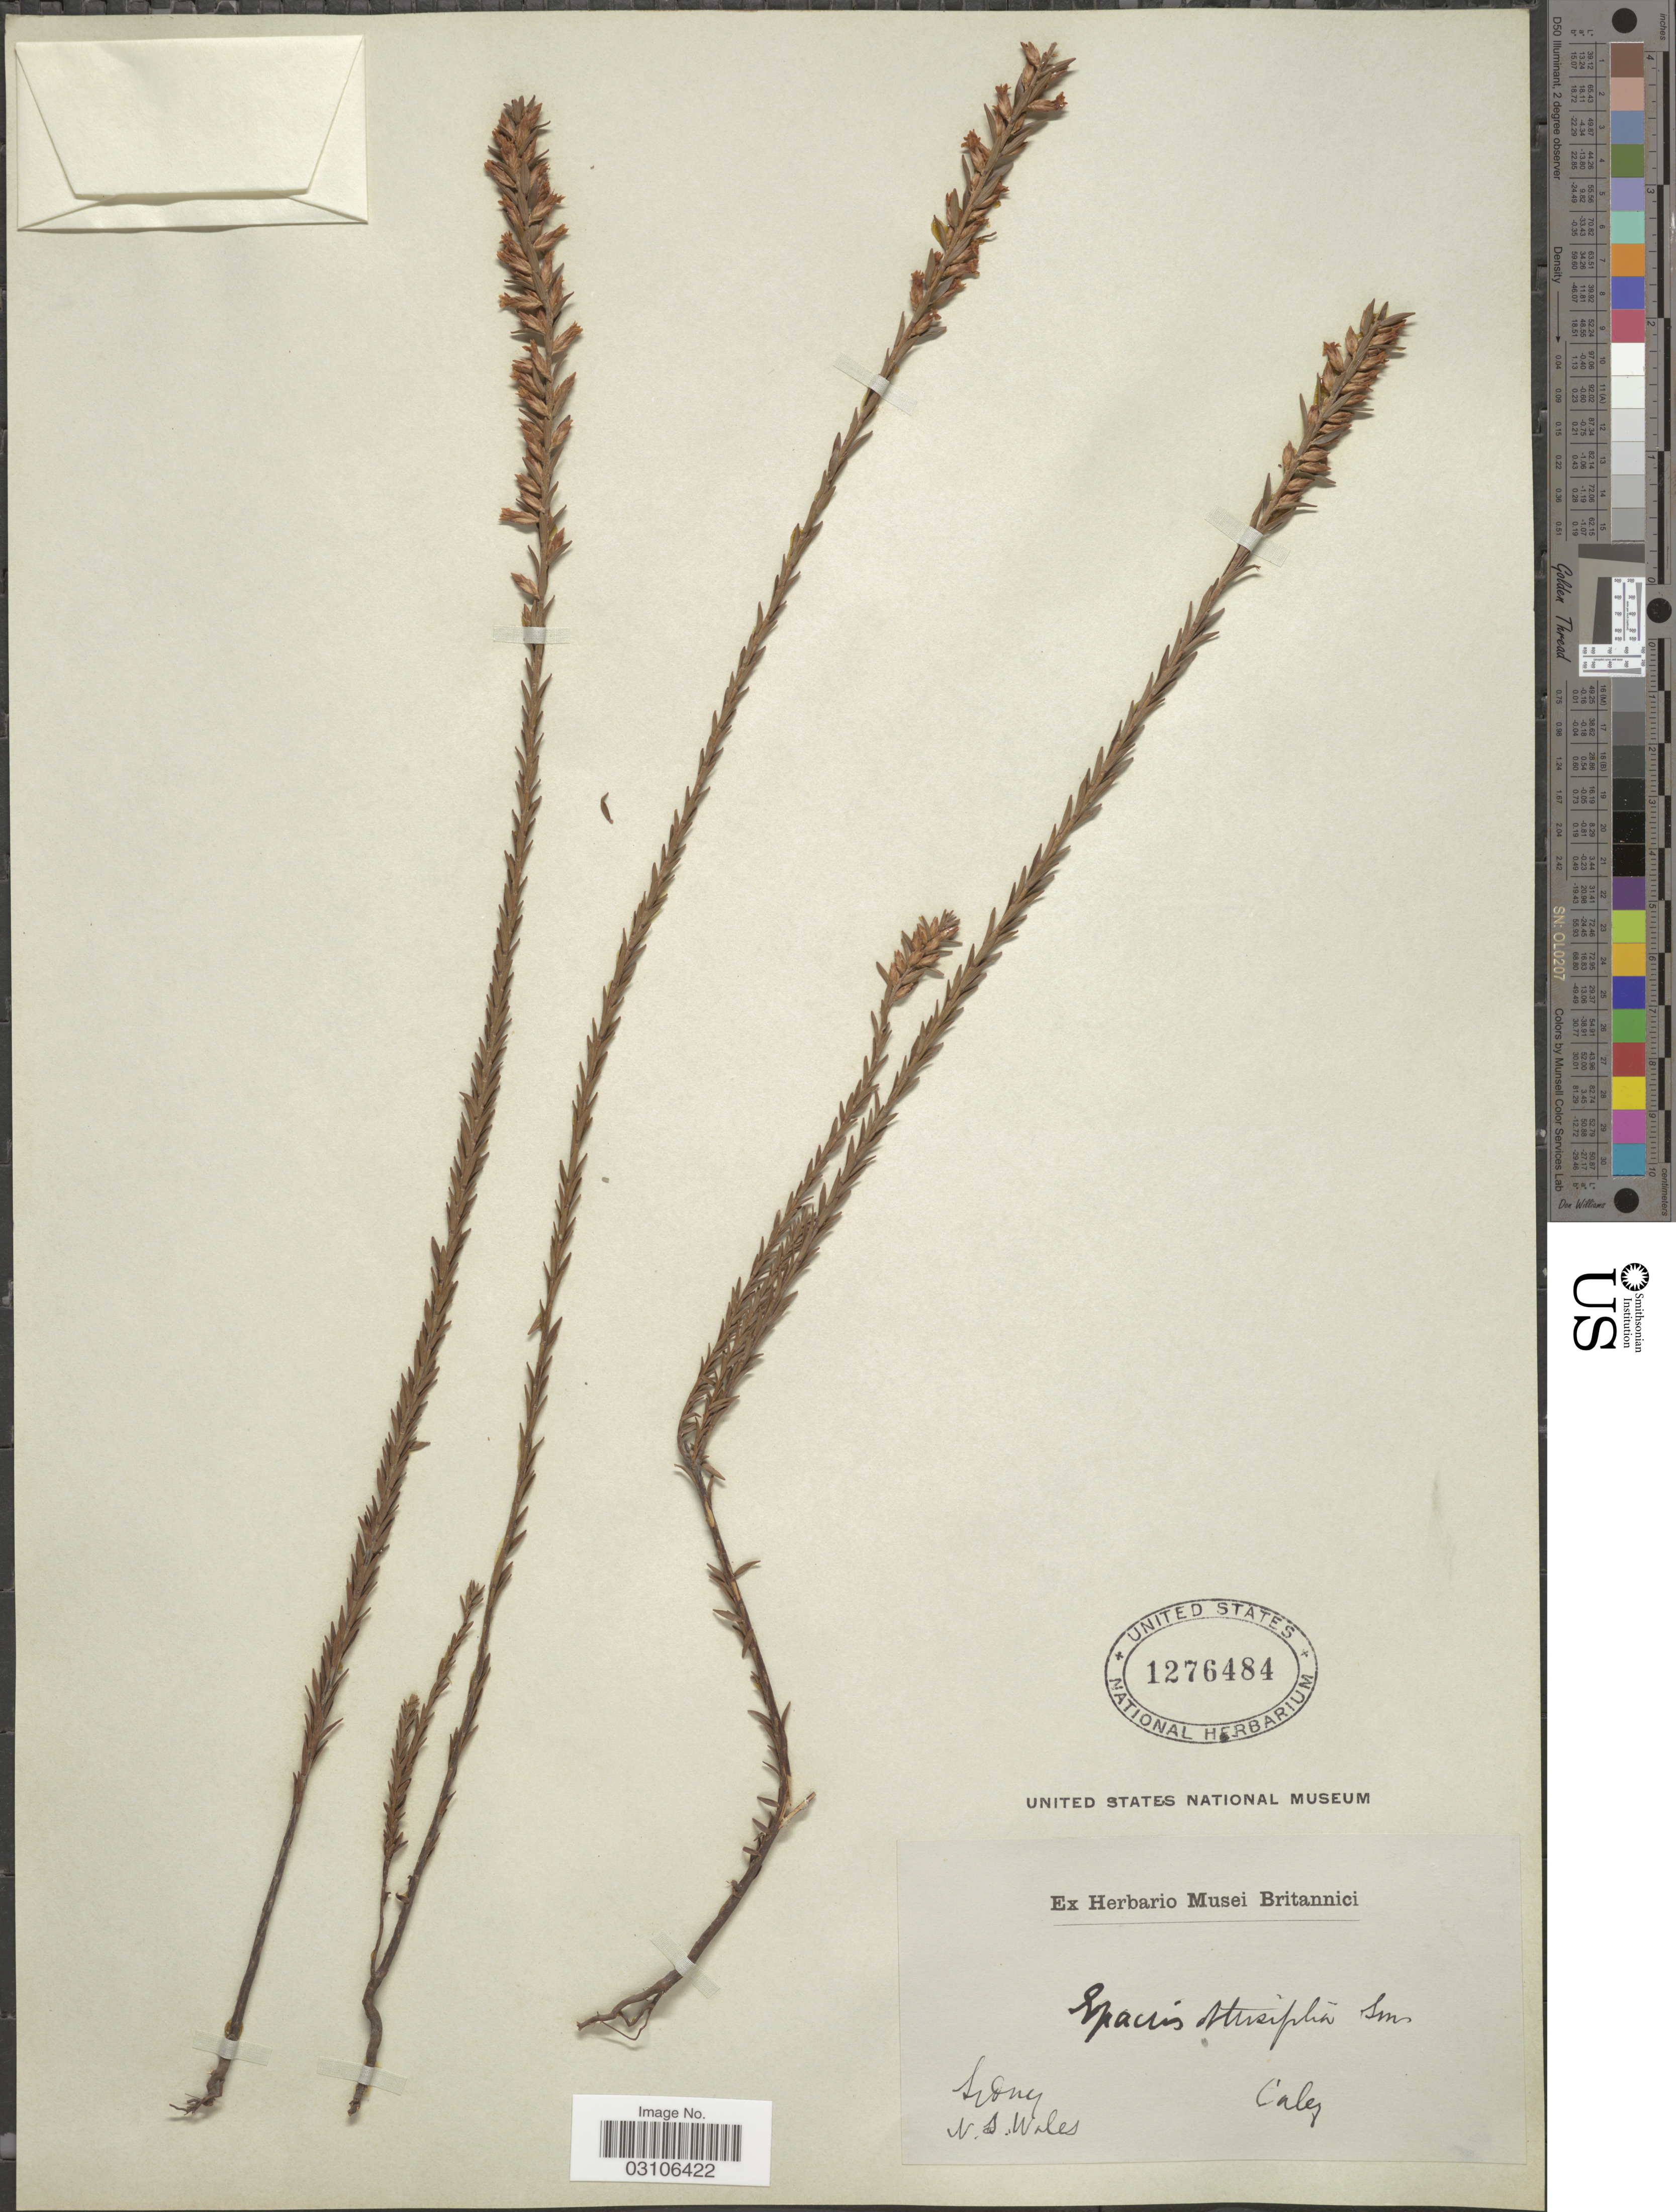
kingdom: Plantae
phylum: Tracheophyta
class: Magnoliopsida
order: Ericales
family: Ericaceae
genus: Epacris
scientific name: Epacris obtusifolia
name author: Sm.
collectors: -. Caley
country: Australia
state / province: New South Wales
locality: Sydney.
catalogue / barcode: US 1276484